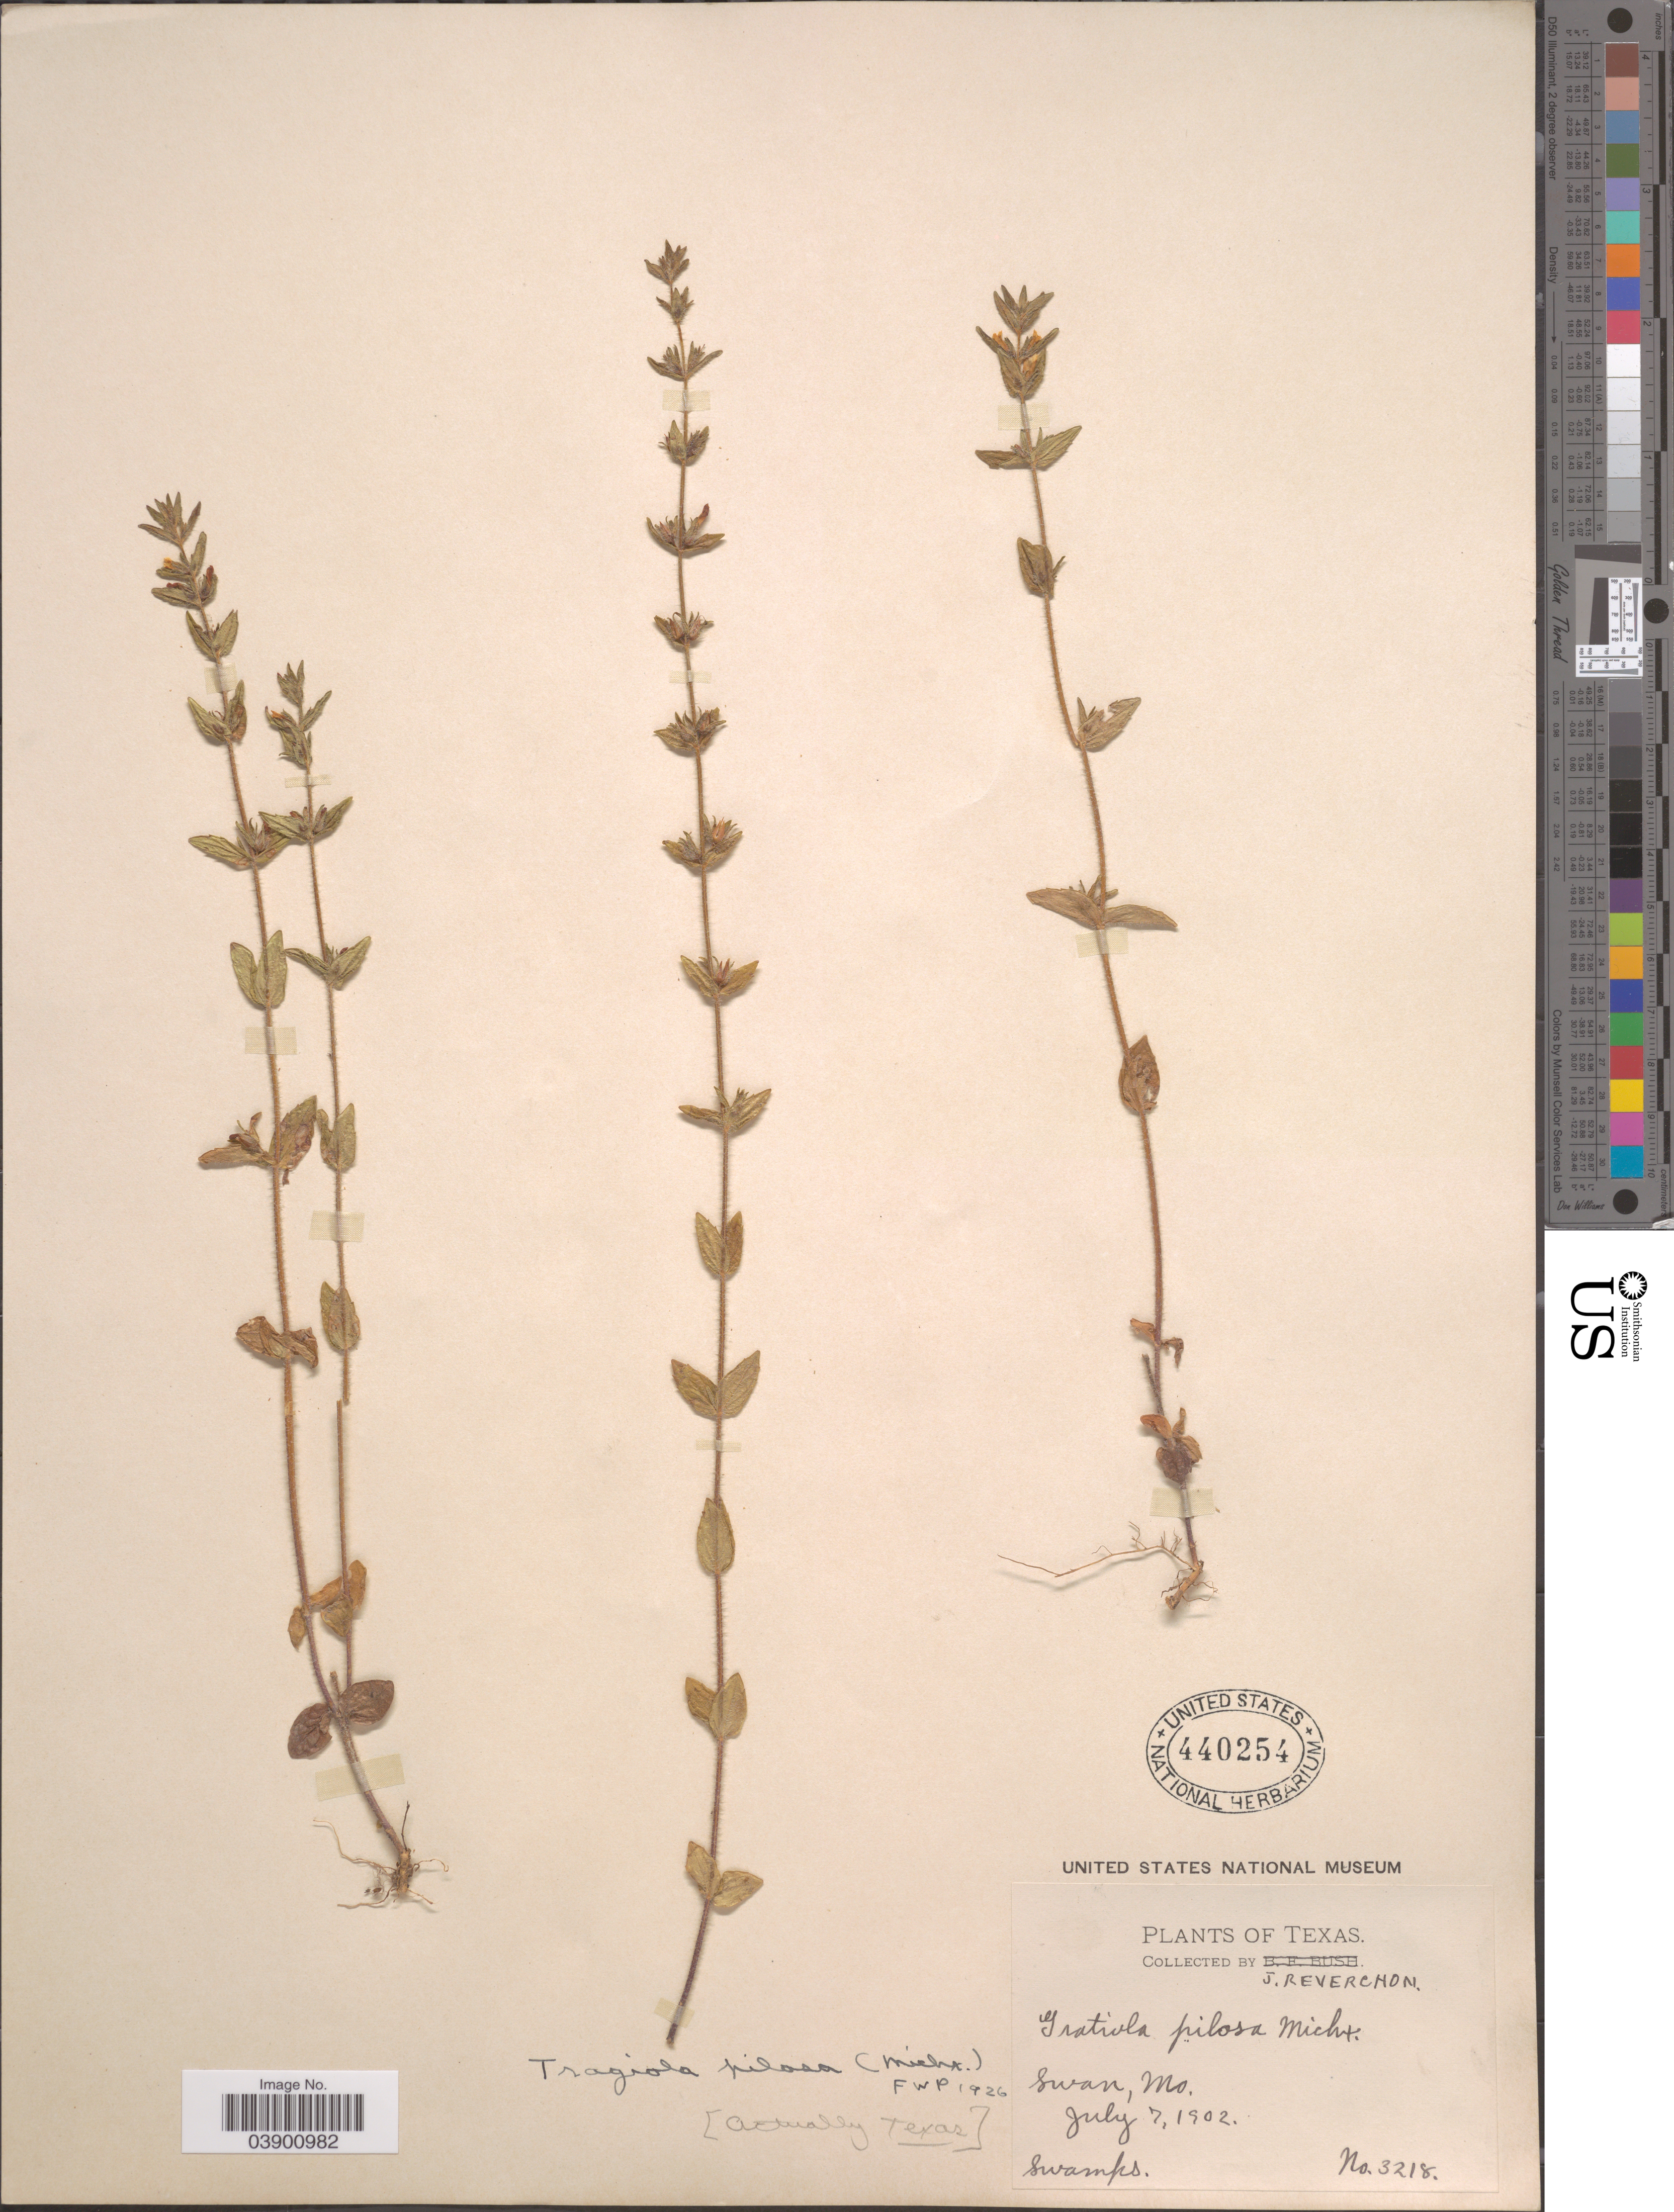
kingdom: Plantae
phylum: Tracheophyta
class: Magnoliopsida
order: Lamiales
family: Plantaginaceae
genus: Gratiola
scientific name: Gratiola pilosa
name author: Michx.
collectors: J. Reverchon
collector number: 3218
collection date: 1902-07-07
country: United States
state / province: Texas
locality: Swan.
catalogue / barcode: US 440254